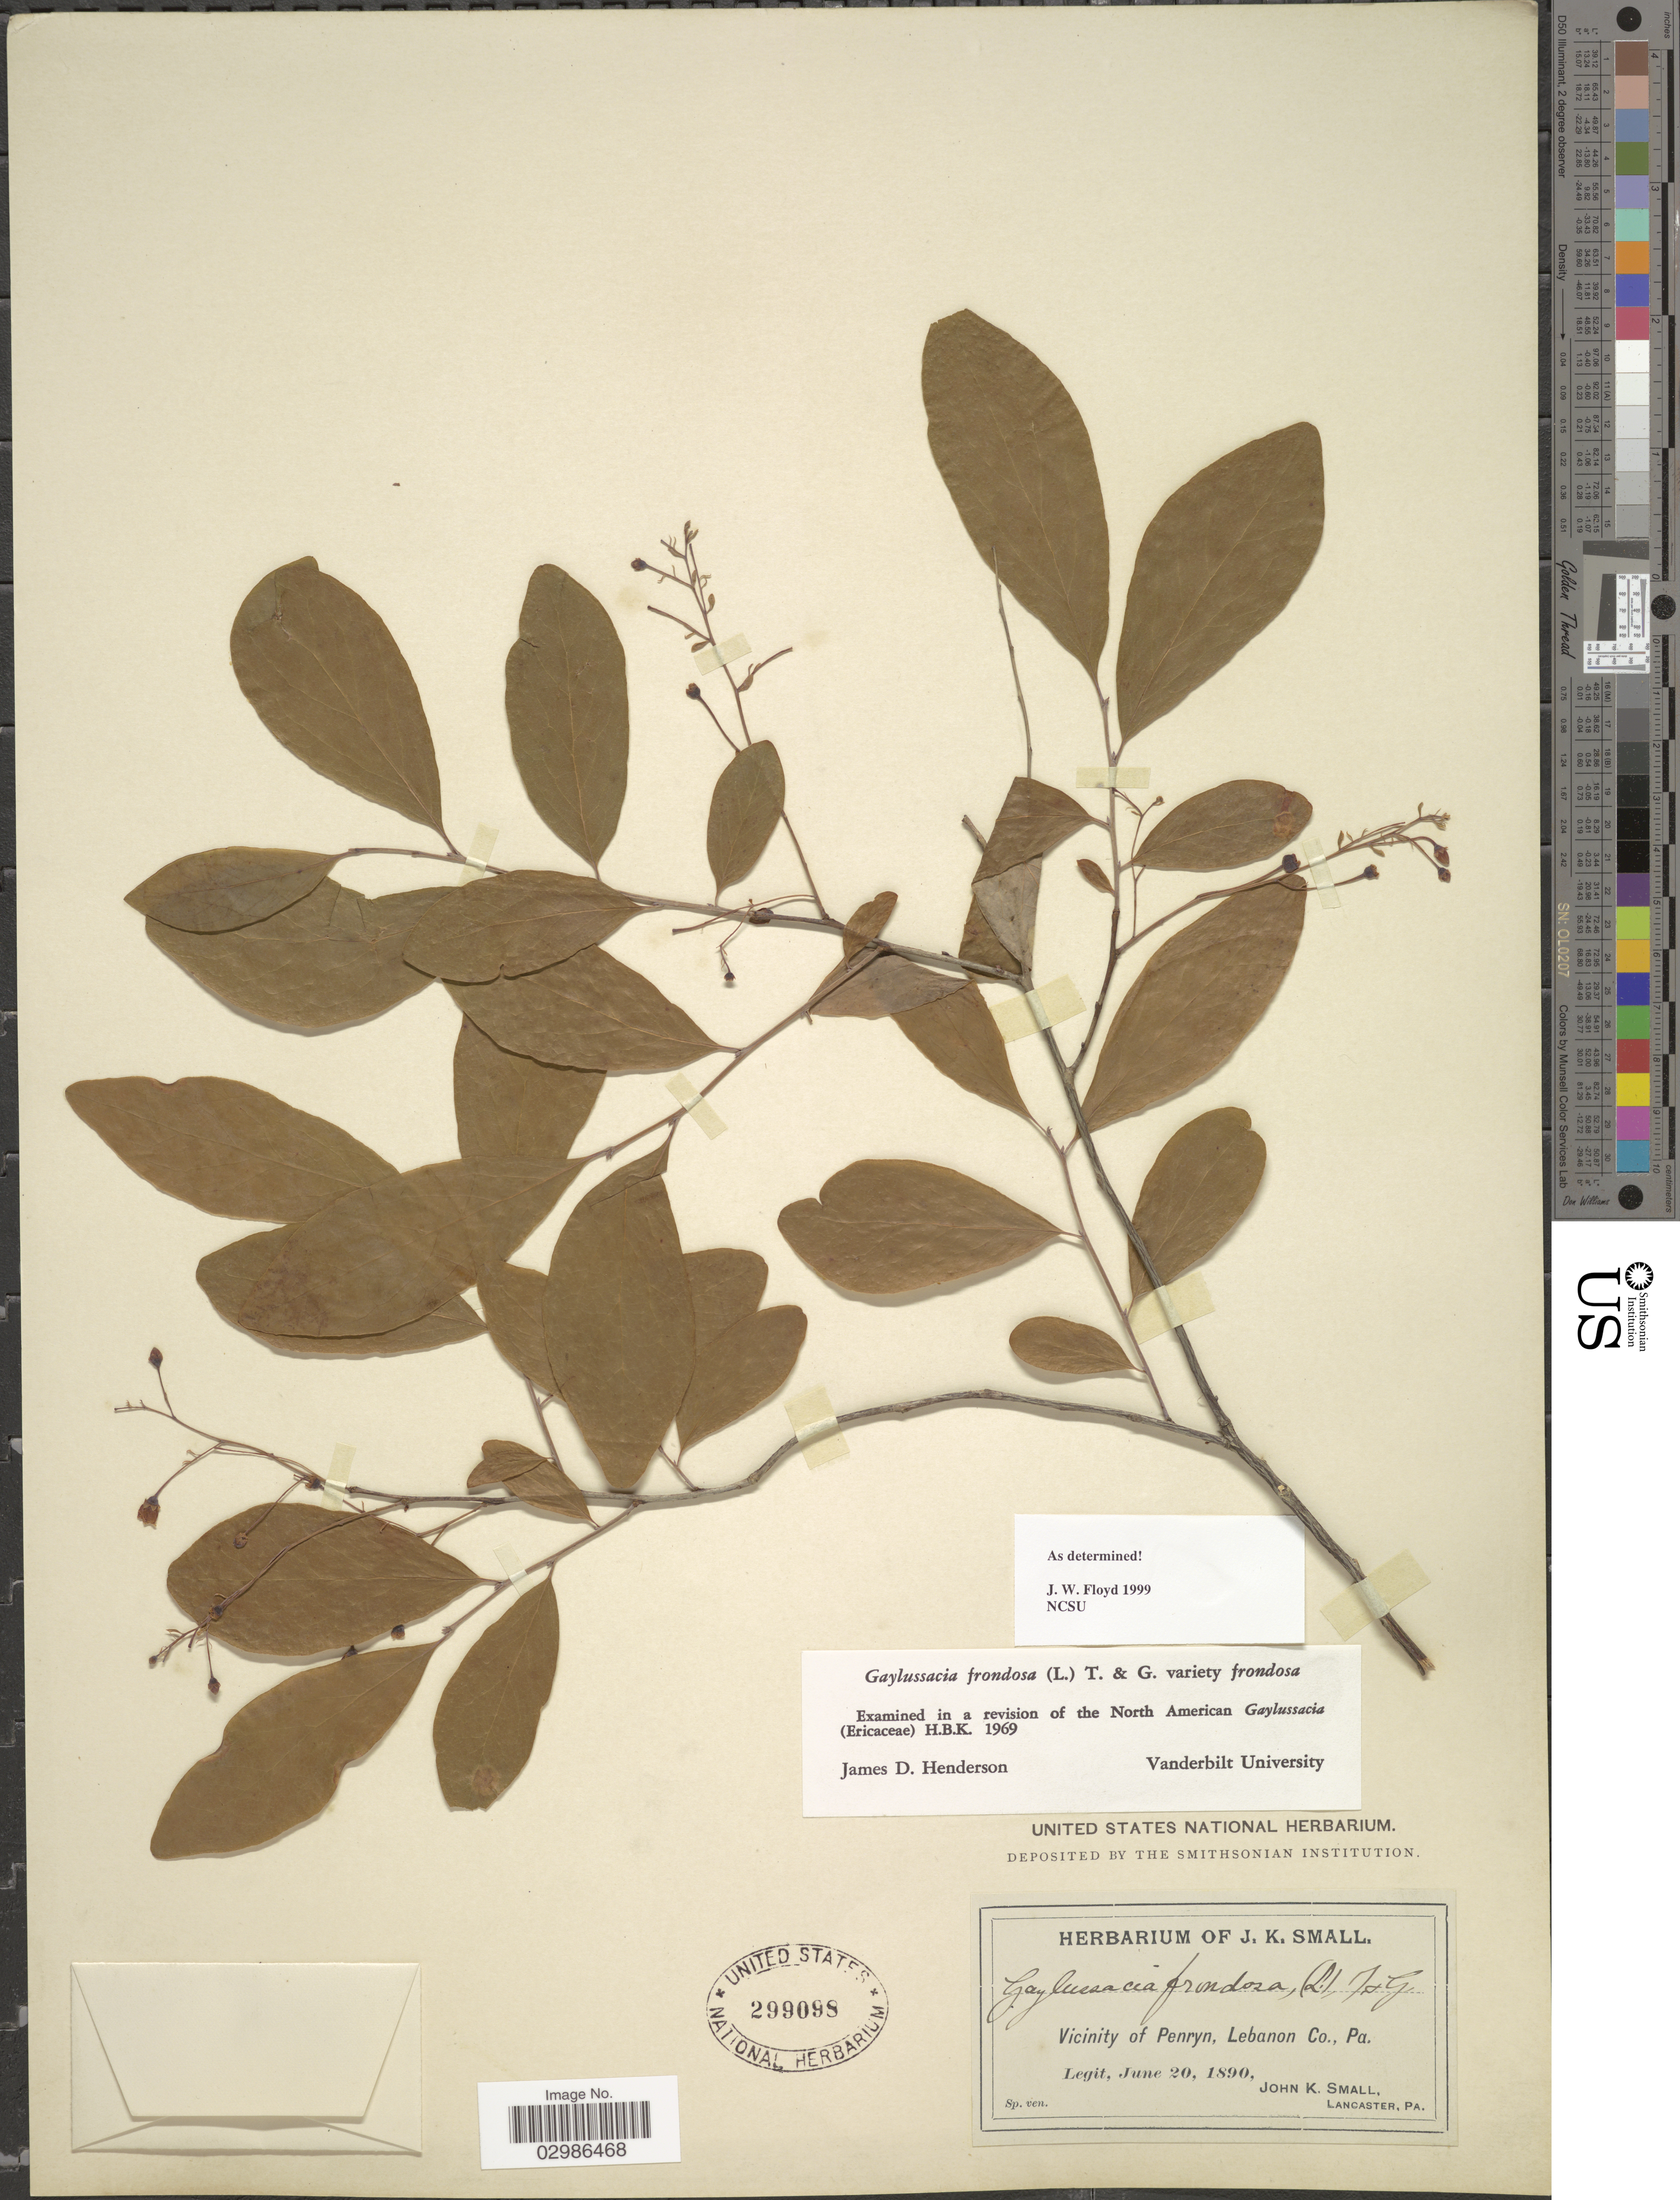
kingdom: Plantae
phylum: Tracheophyta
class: Magnoliopsida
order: Ericales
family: Ericaceae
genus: Gaylussacia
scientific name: Gaylussacia frondosa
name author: (L.) Torr. & A. Gray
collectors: J. K. Small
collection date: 1890-06-20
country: United States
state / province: Pennsylvania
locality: Vicinity of Penryn, Lebanon Co., Pa.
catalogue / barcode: US 299098